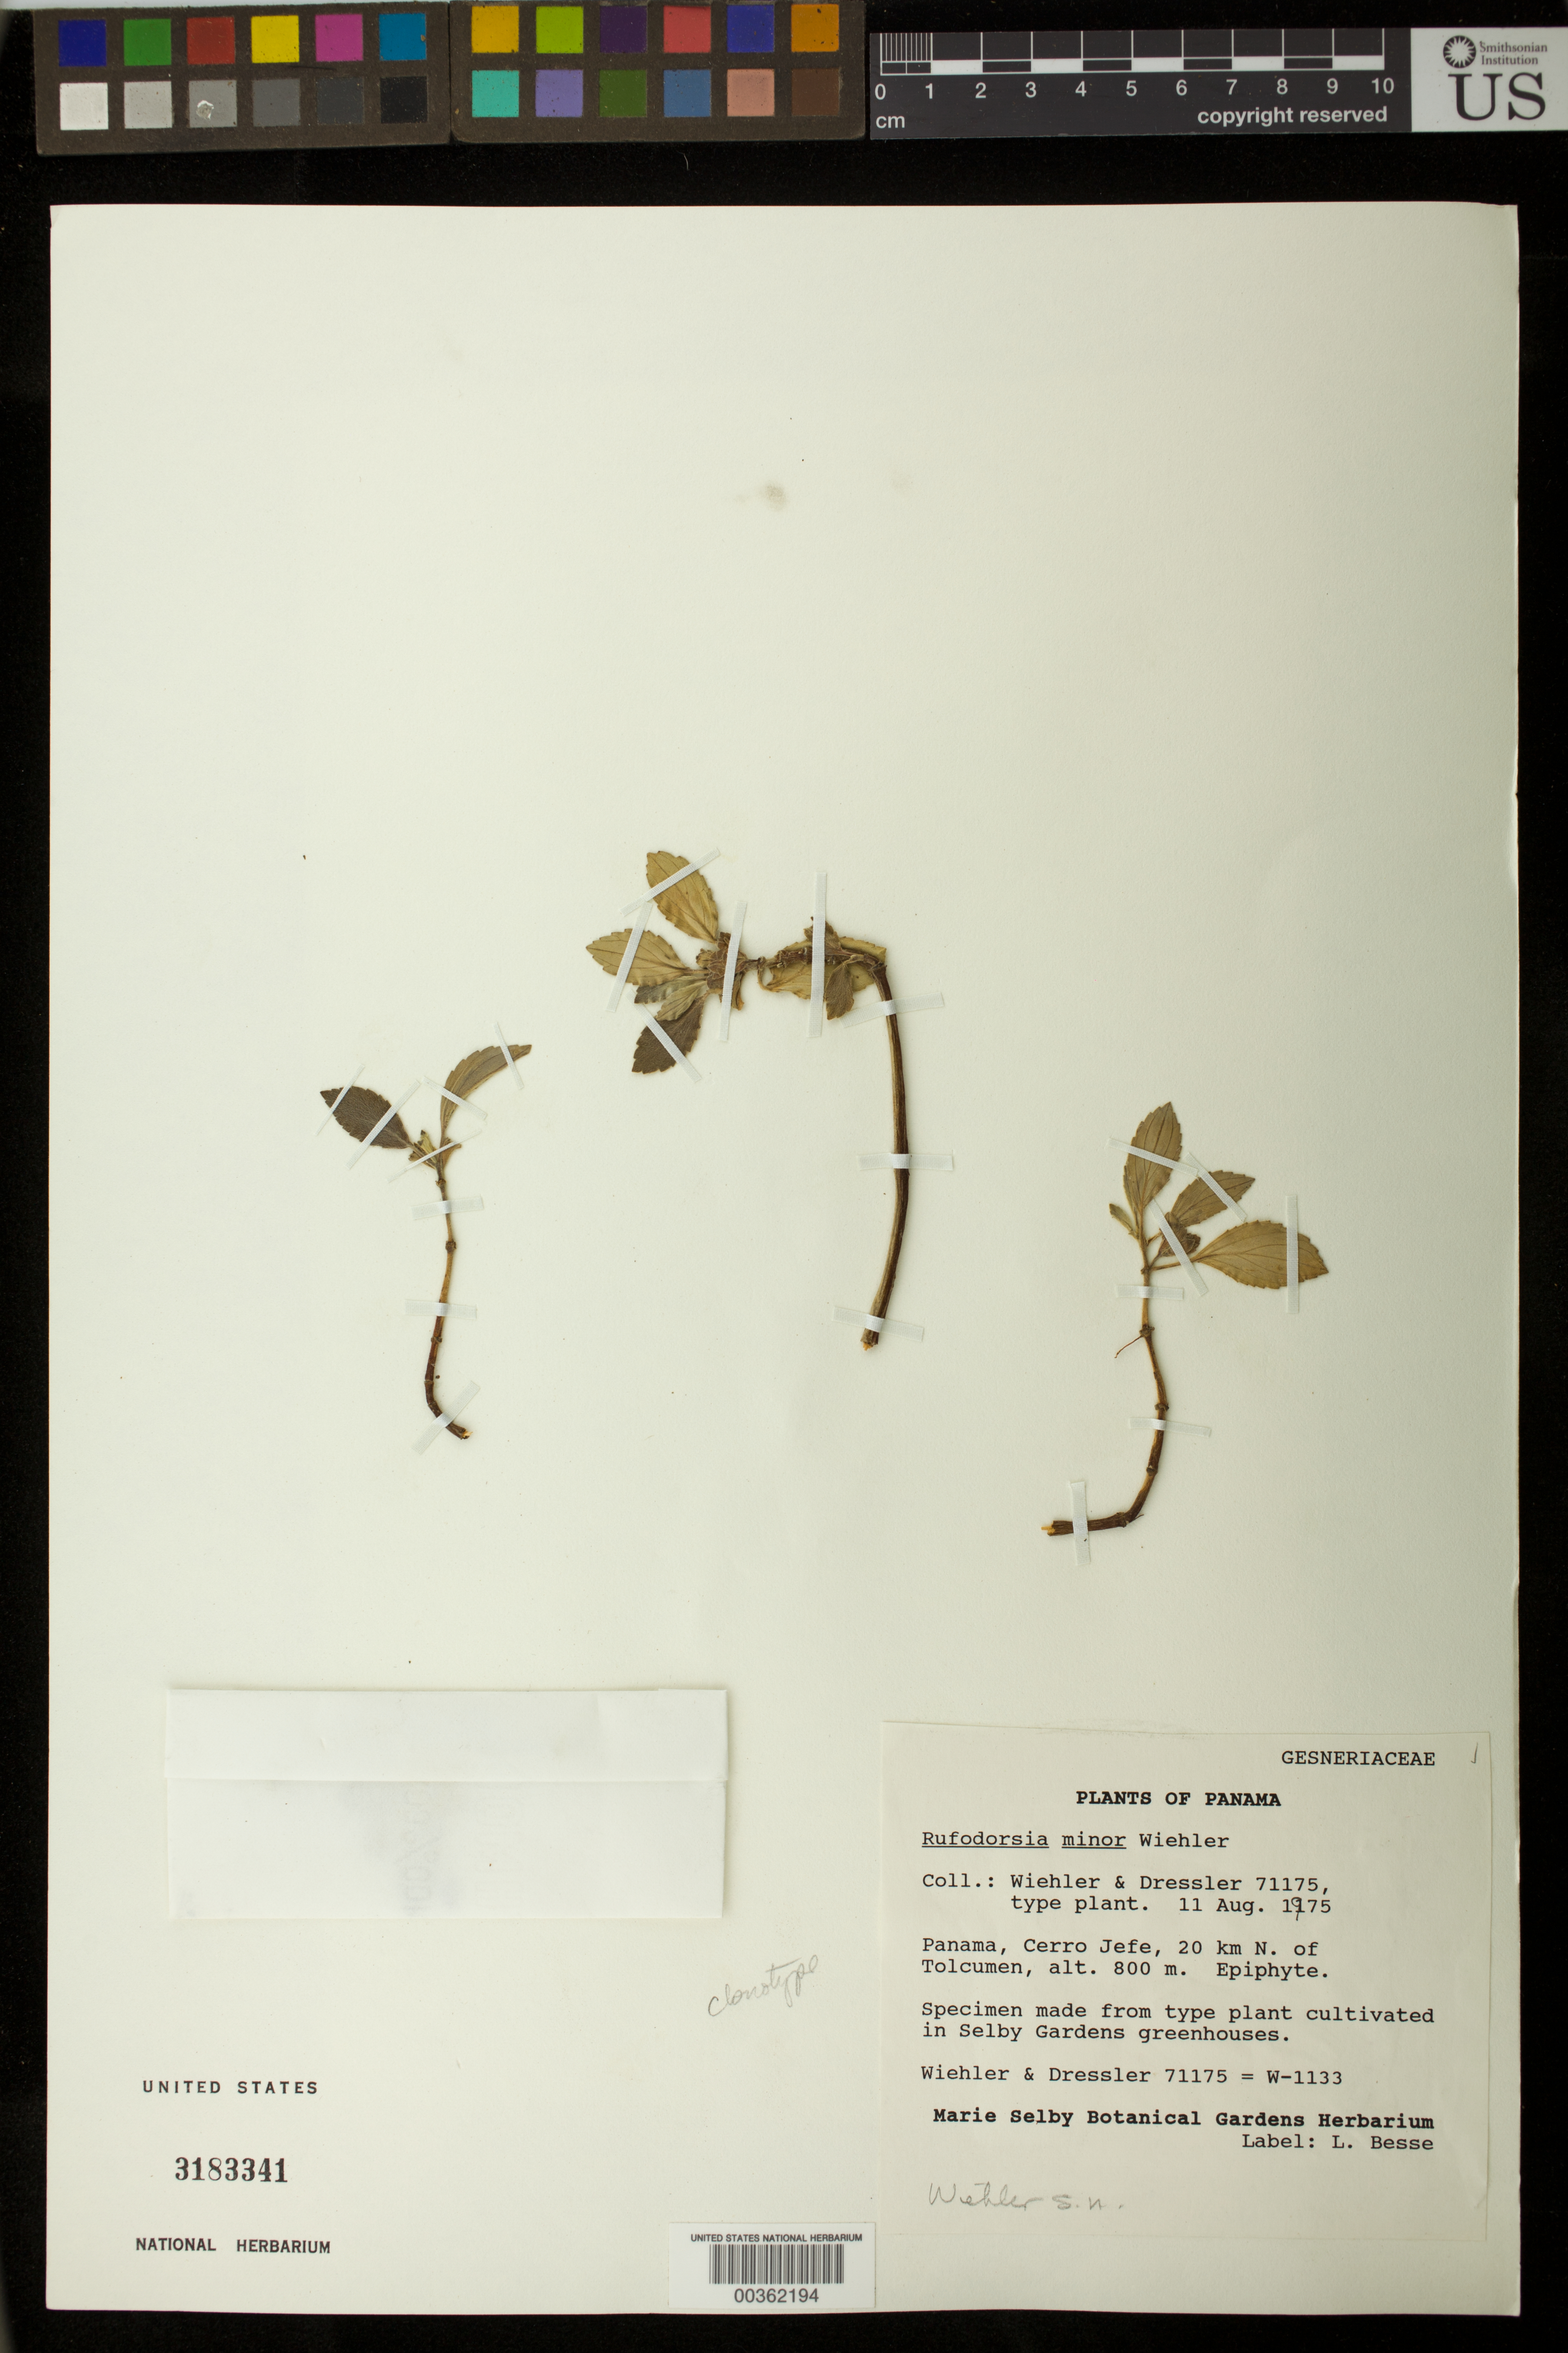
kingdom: Plantae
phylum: Tracheophyta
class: Magnoliopsida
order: Lamiales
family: Gesneriaceae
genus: Rufodorsia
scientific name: Rufodorsia minor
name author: Wiehler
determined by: Clark, J. L., (SEL), The Marie Selby Botanical Garden (UNITED STATES)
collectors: H. J. Wiehler & R. Dressler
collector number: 71175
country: Panama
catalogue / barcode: US 3183341